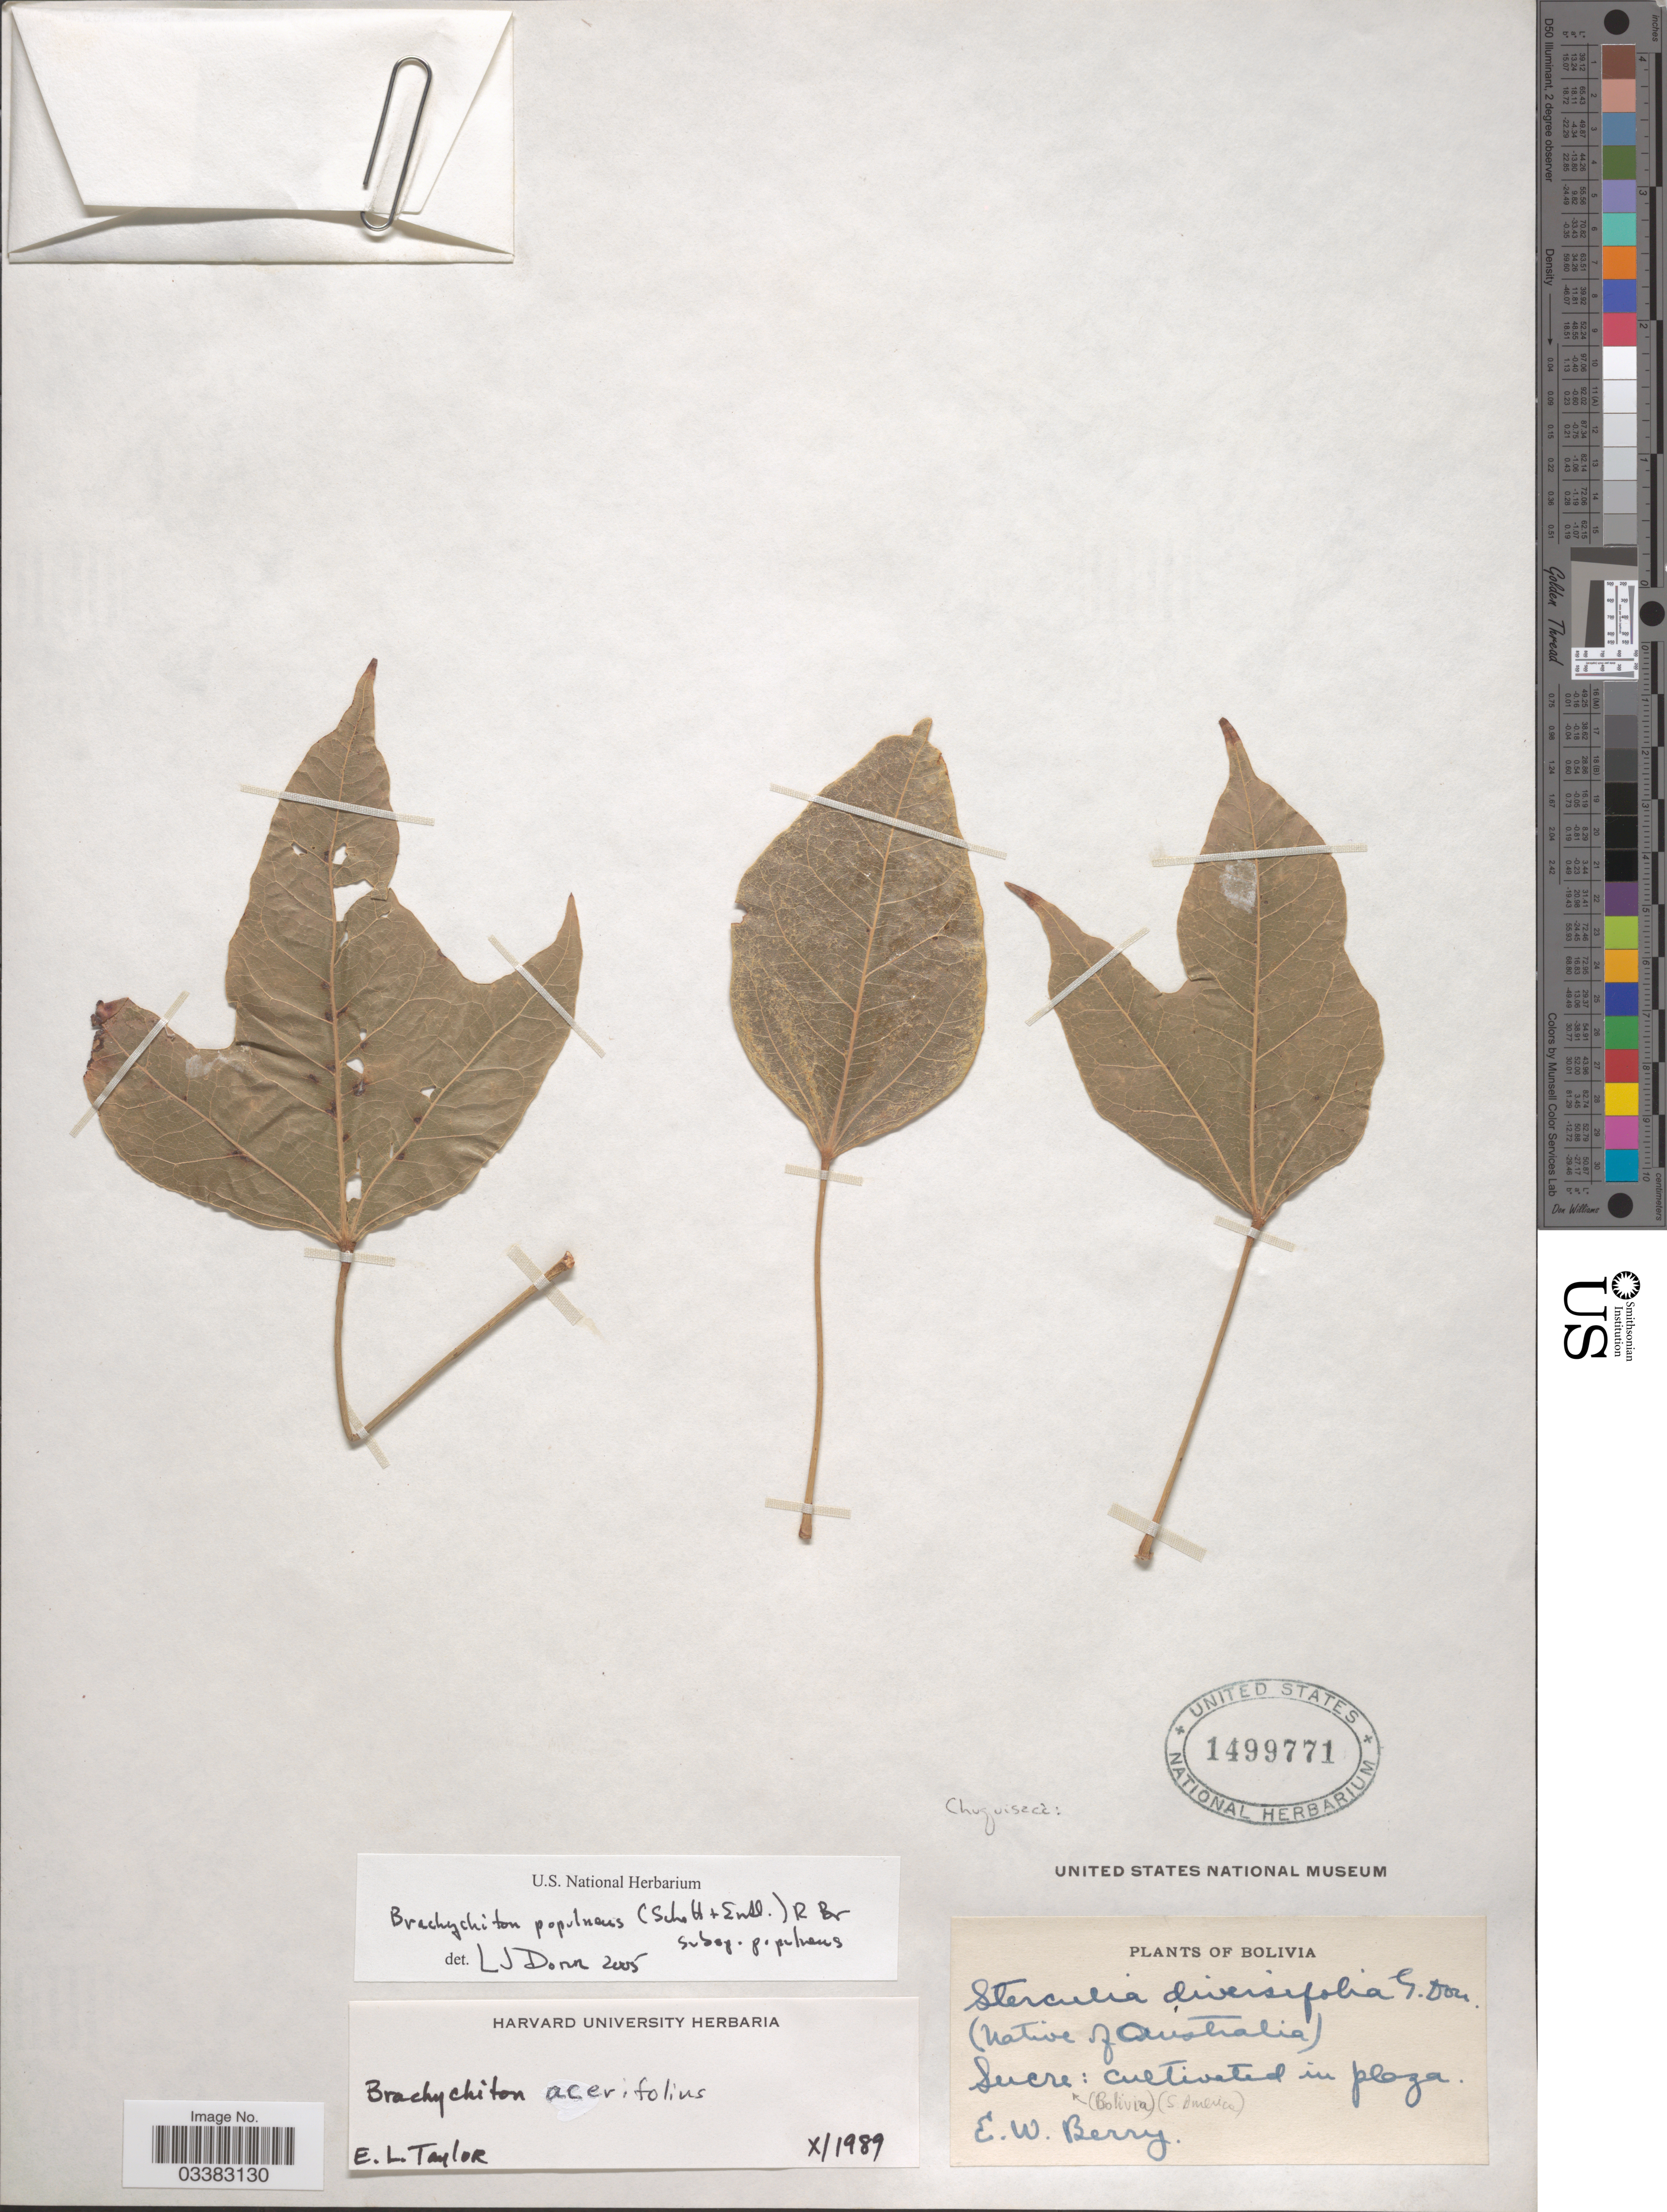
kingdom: Plantae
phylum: Tracheophyta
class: Magnoliopsida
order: Malvales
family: Malvaceae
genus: Brachychiton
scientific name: Brachychiton populneus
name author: (Schott & Endl.) R. Br.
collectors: E. Berry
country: Bolivia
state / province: Chuquisaca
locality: Sucre: cultivated in plaza.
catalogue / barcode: US 1499771